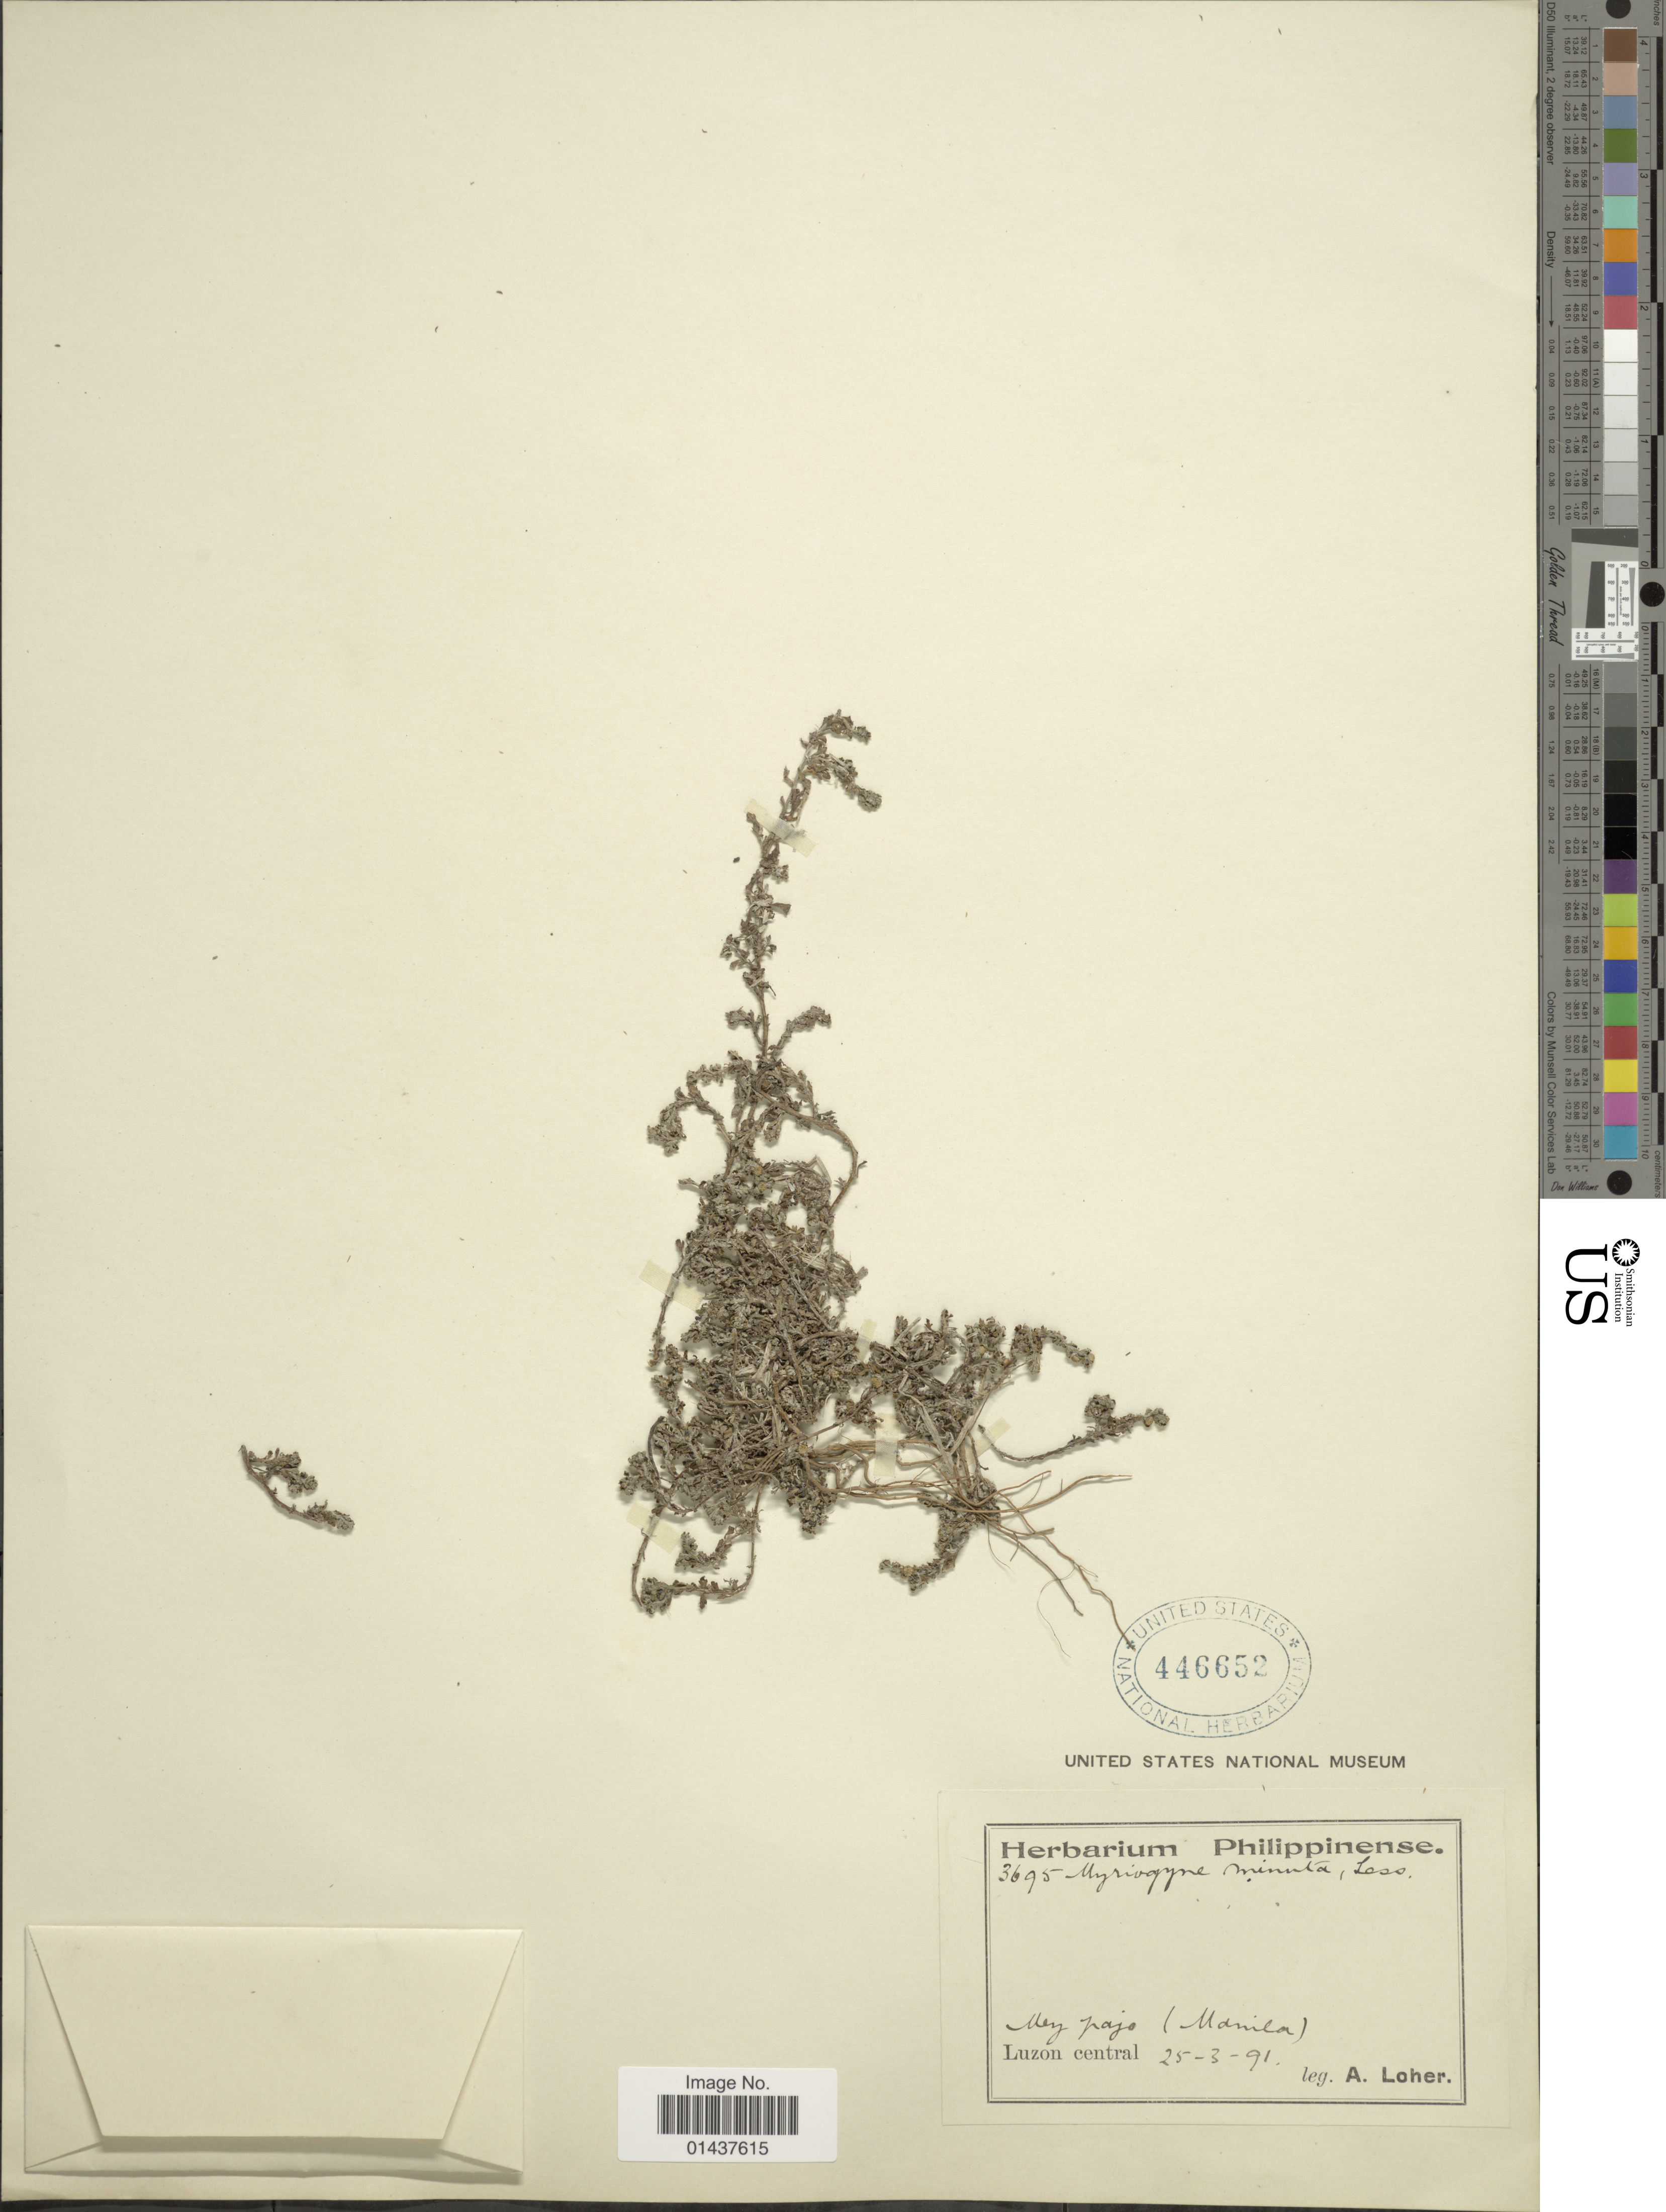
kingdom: Plantae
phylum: Tracheophyta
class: Magnoliopsida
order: Asterales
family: Asteraceae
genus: Centipeda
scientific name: Centipeda minima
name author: (L.) A. Braun & Asch.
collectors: A. Loher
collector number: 3695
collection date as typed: Transcribed d/m/y: 25/3/91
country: Philippines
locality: Uey pajo (Manila) Luzon central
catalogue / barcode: US 446652